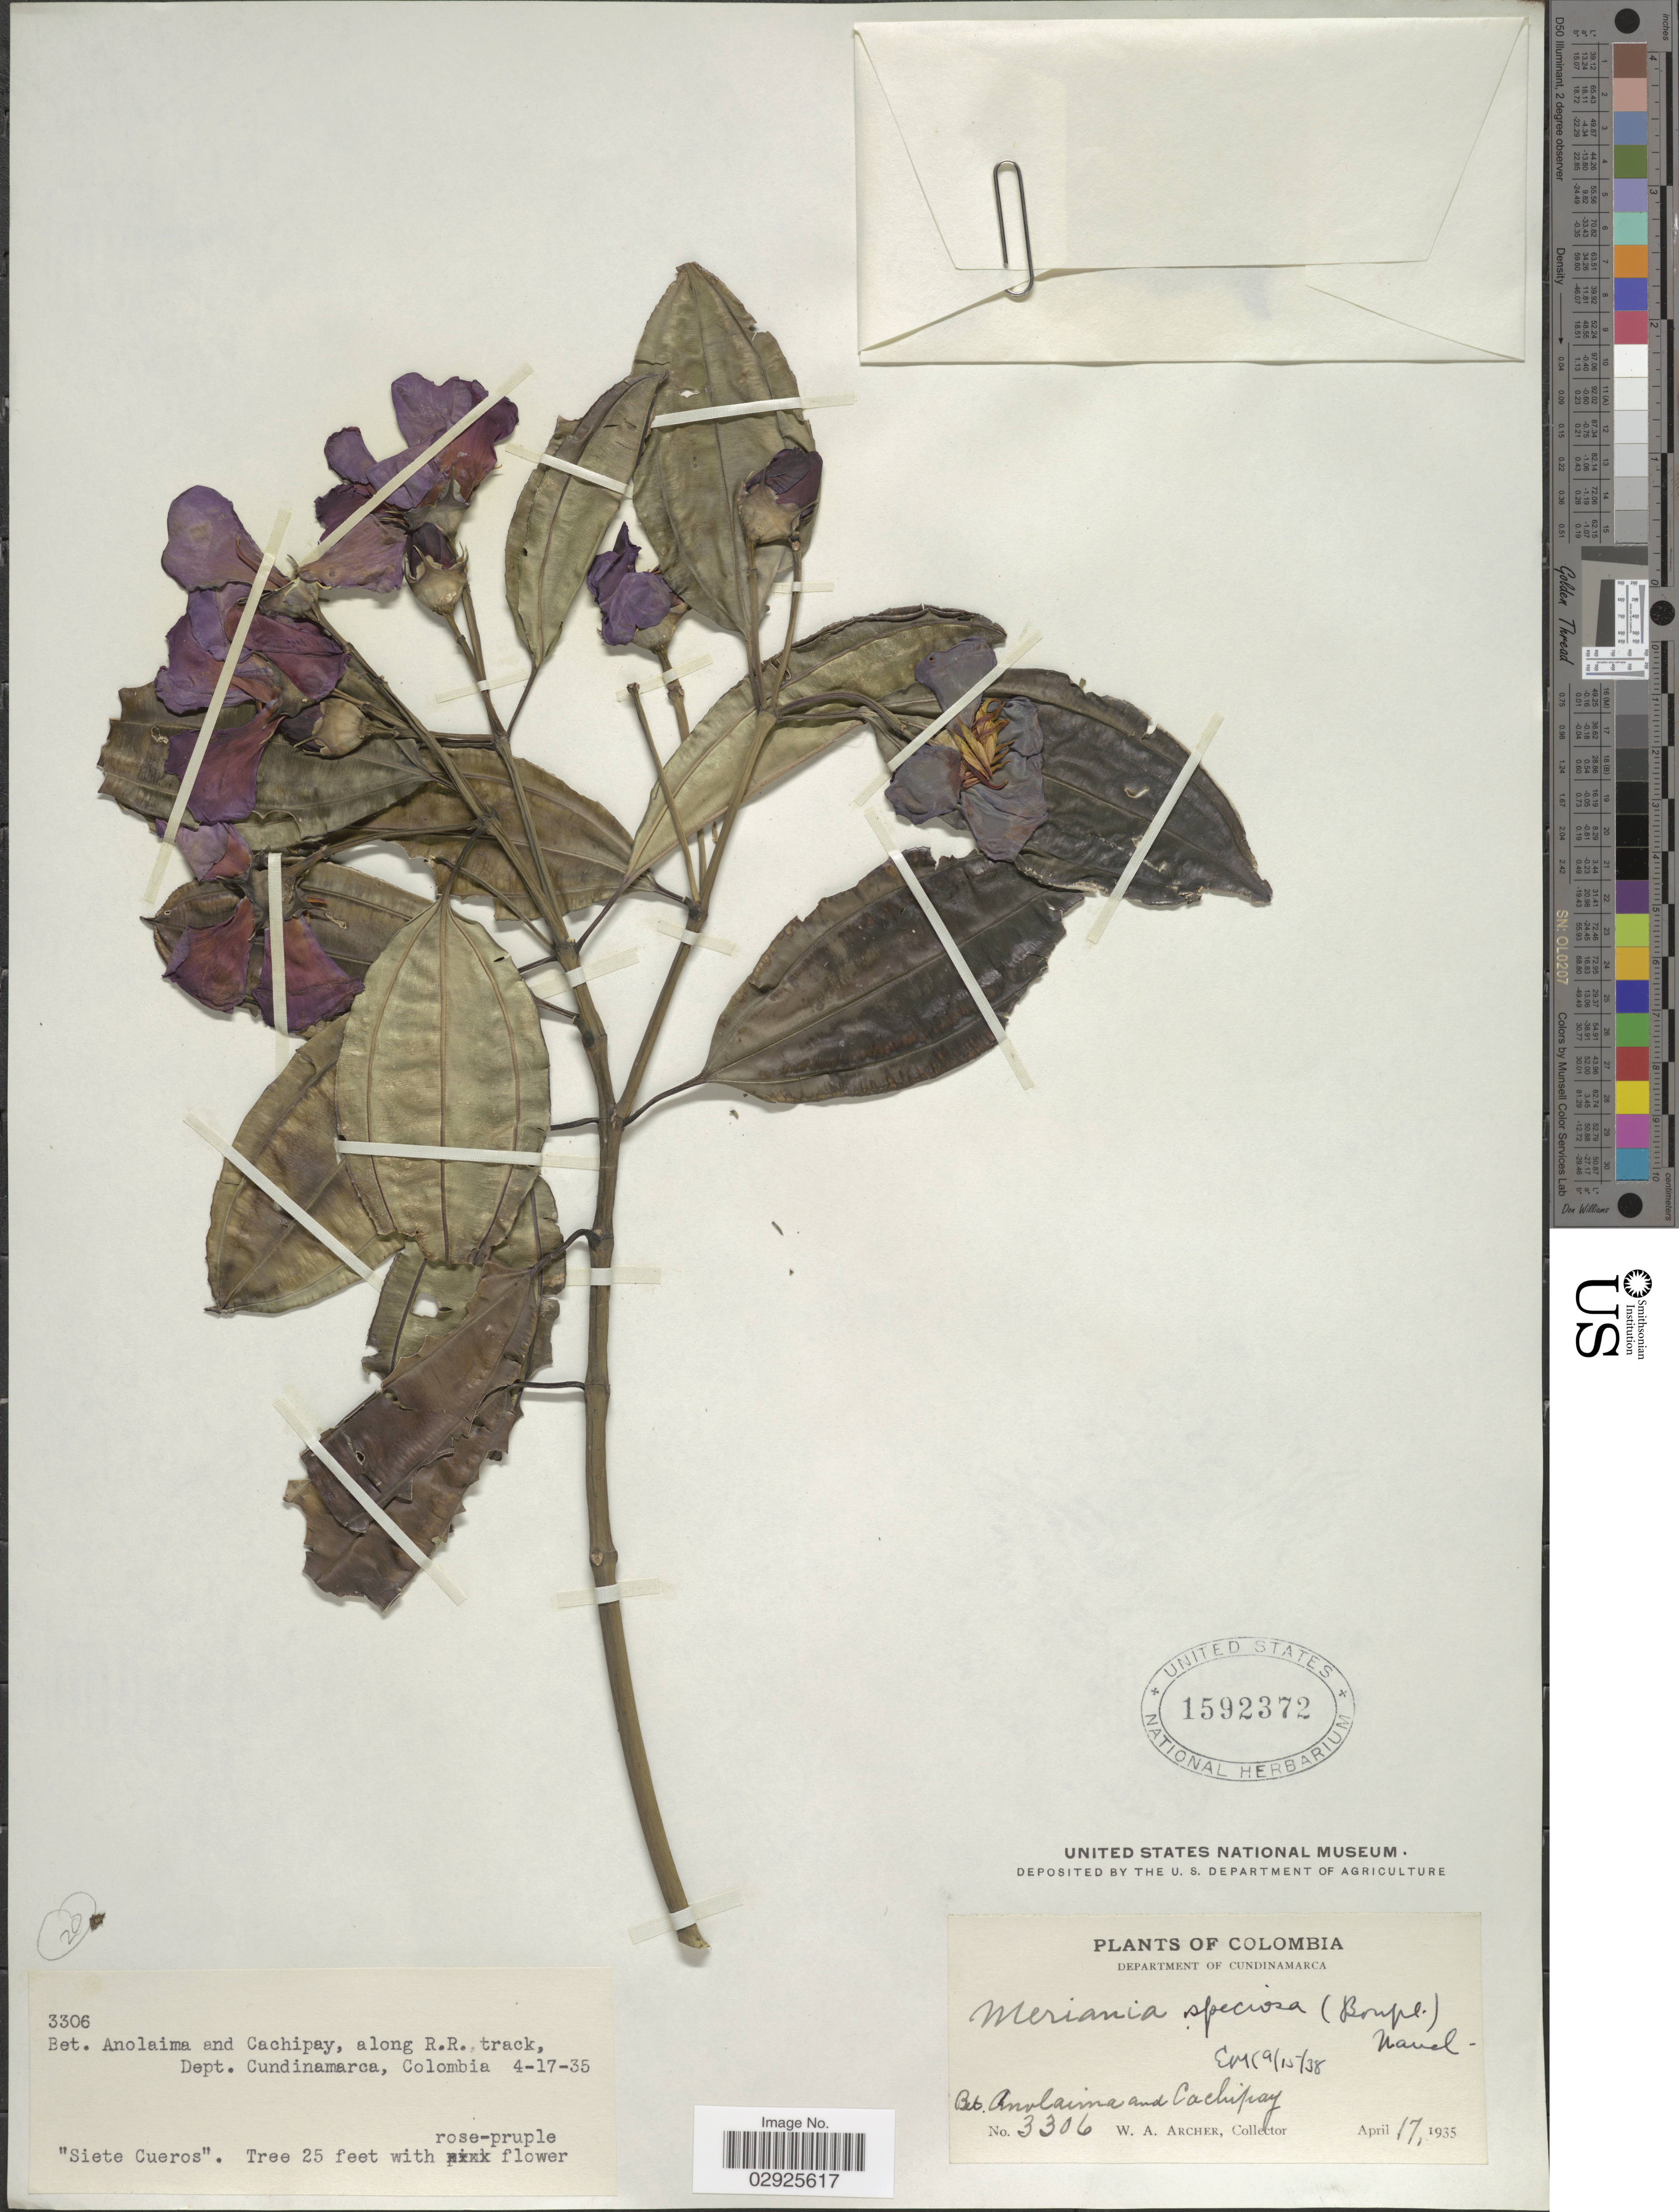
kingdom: Plantae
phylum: Tracheophyta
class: Magnoliopsida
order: Myrtales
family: Melastomataceae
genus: Meriania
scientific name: Meriania speciosa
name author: (Bonpl.) Naudin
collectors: W. Archer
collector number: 3306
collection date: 1935-04-17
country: Colombia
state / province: Cundinamarca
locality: Department of Cundinamarca, Bet. Anolaima and Cachipay, along R.R. track.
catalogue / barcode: US 1592372